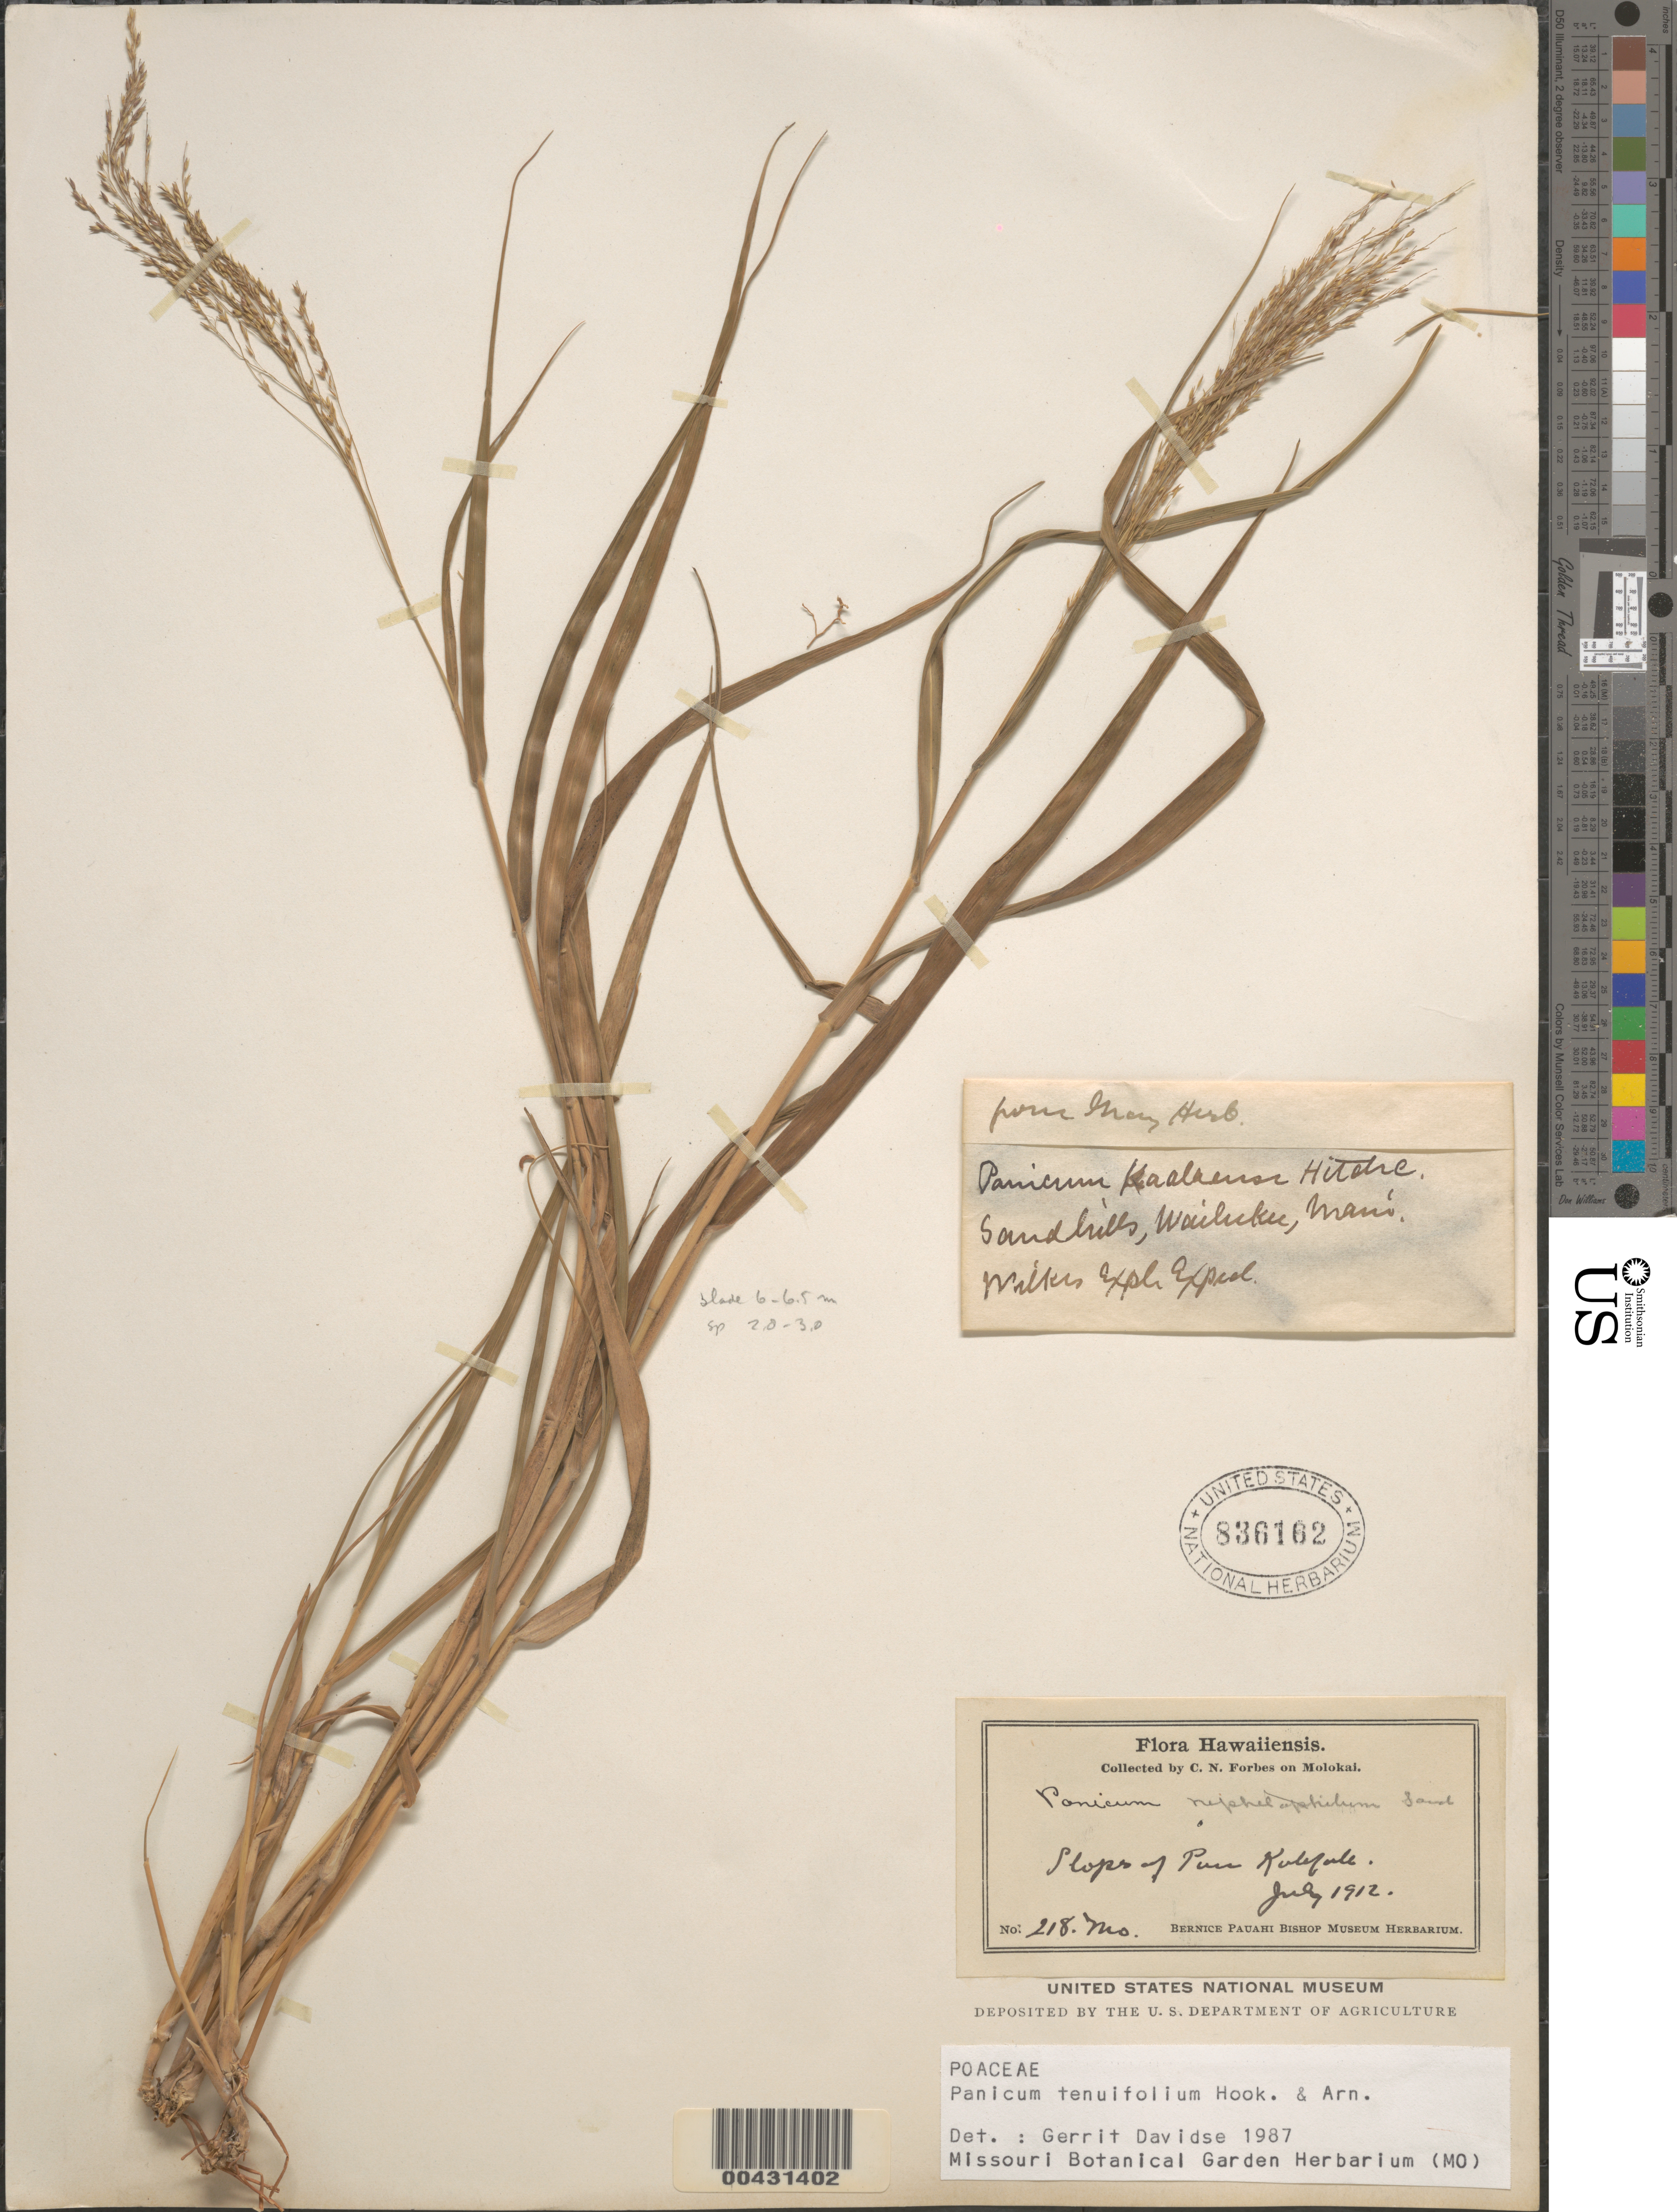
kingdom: Plantae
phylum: Tracheophyta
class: Liliopsida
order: Poales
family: Poaceae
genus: Panicum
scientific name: Panicum tenuifolium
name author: Hook. & Arn.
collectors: A. S. Hitchcock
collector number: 14264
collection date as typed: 21 Aug 1916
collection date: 1916-08-21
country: United States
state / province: Hawaii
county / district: Hawaii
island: Hawaii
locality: Kukaiau Ranch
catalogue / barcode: US 836285